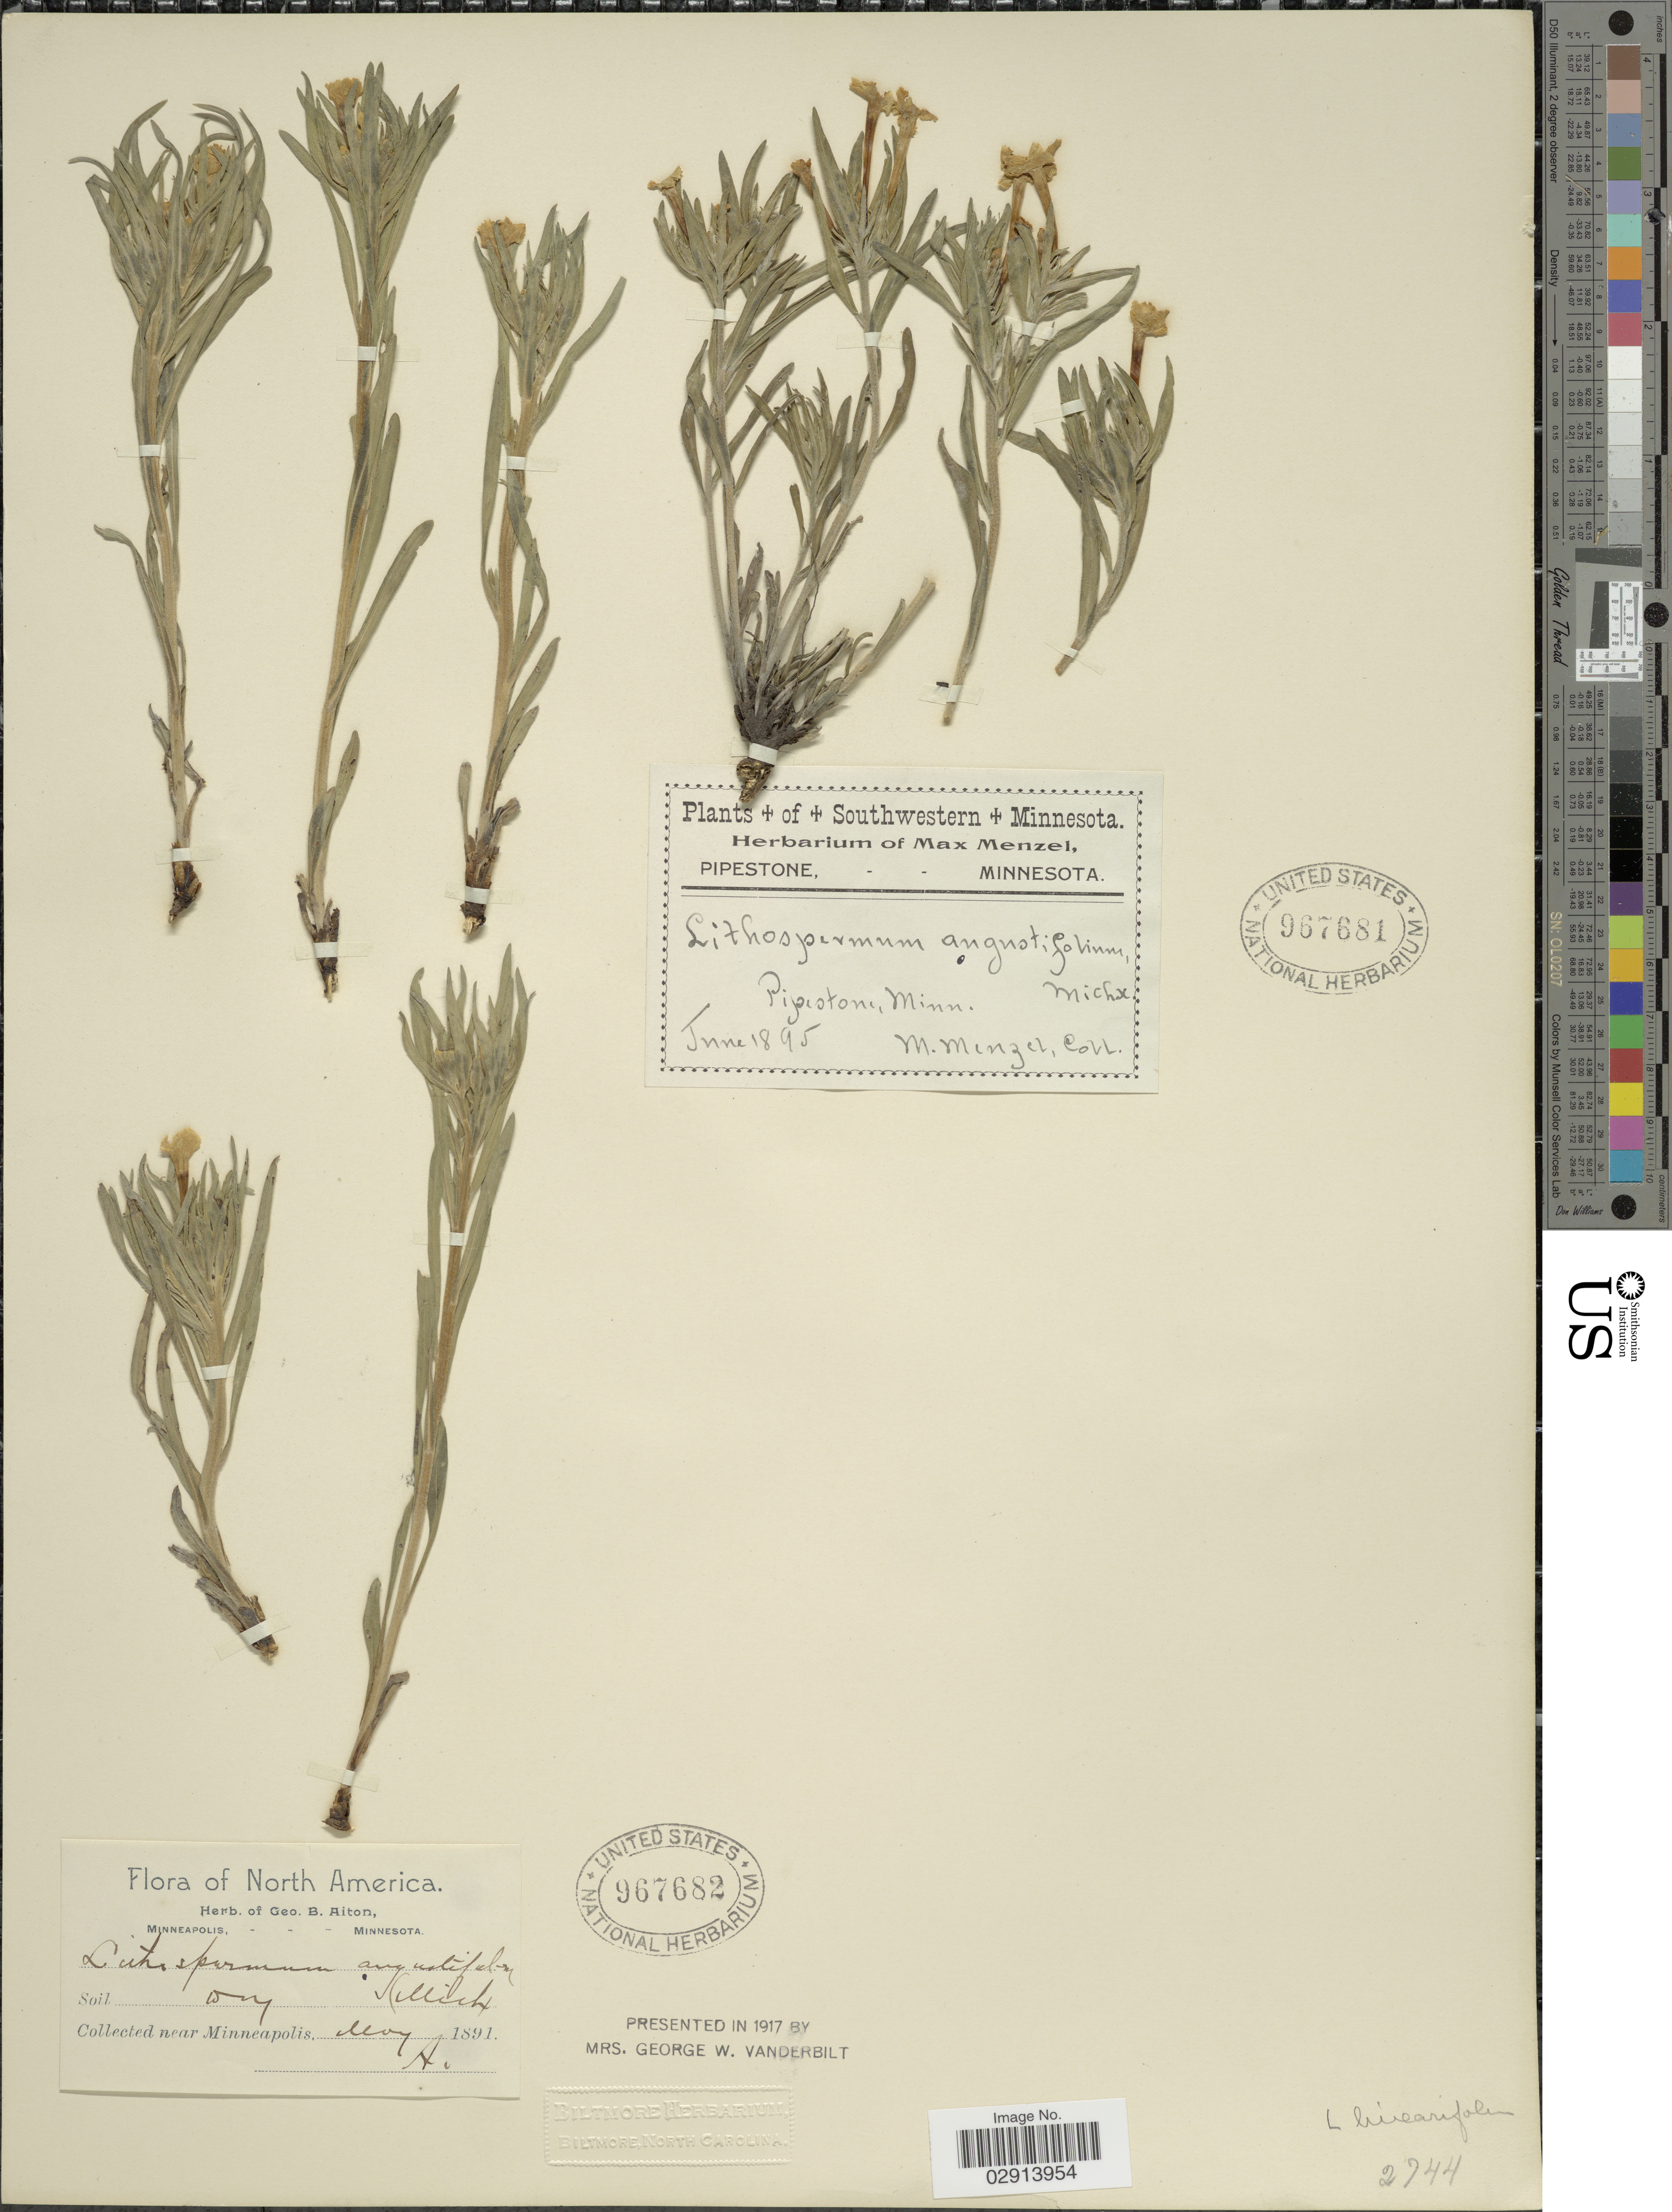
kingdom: Plantae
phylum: Tracheophyta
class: Magnoliopsida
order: Boraginales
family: Boraginaceae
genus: Lithospermum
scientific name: Lithospermum incisum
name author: Lehm.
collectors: G. B. Aiton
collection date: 1891-05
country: United States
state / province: Minnesota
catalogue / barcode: US 967682-2